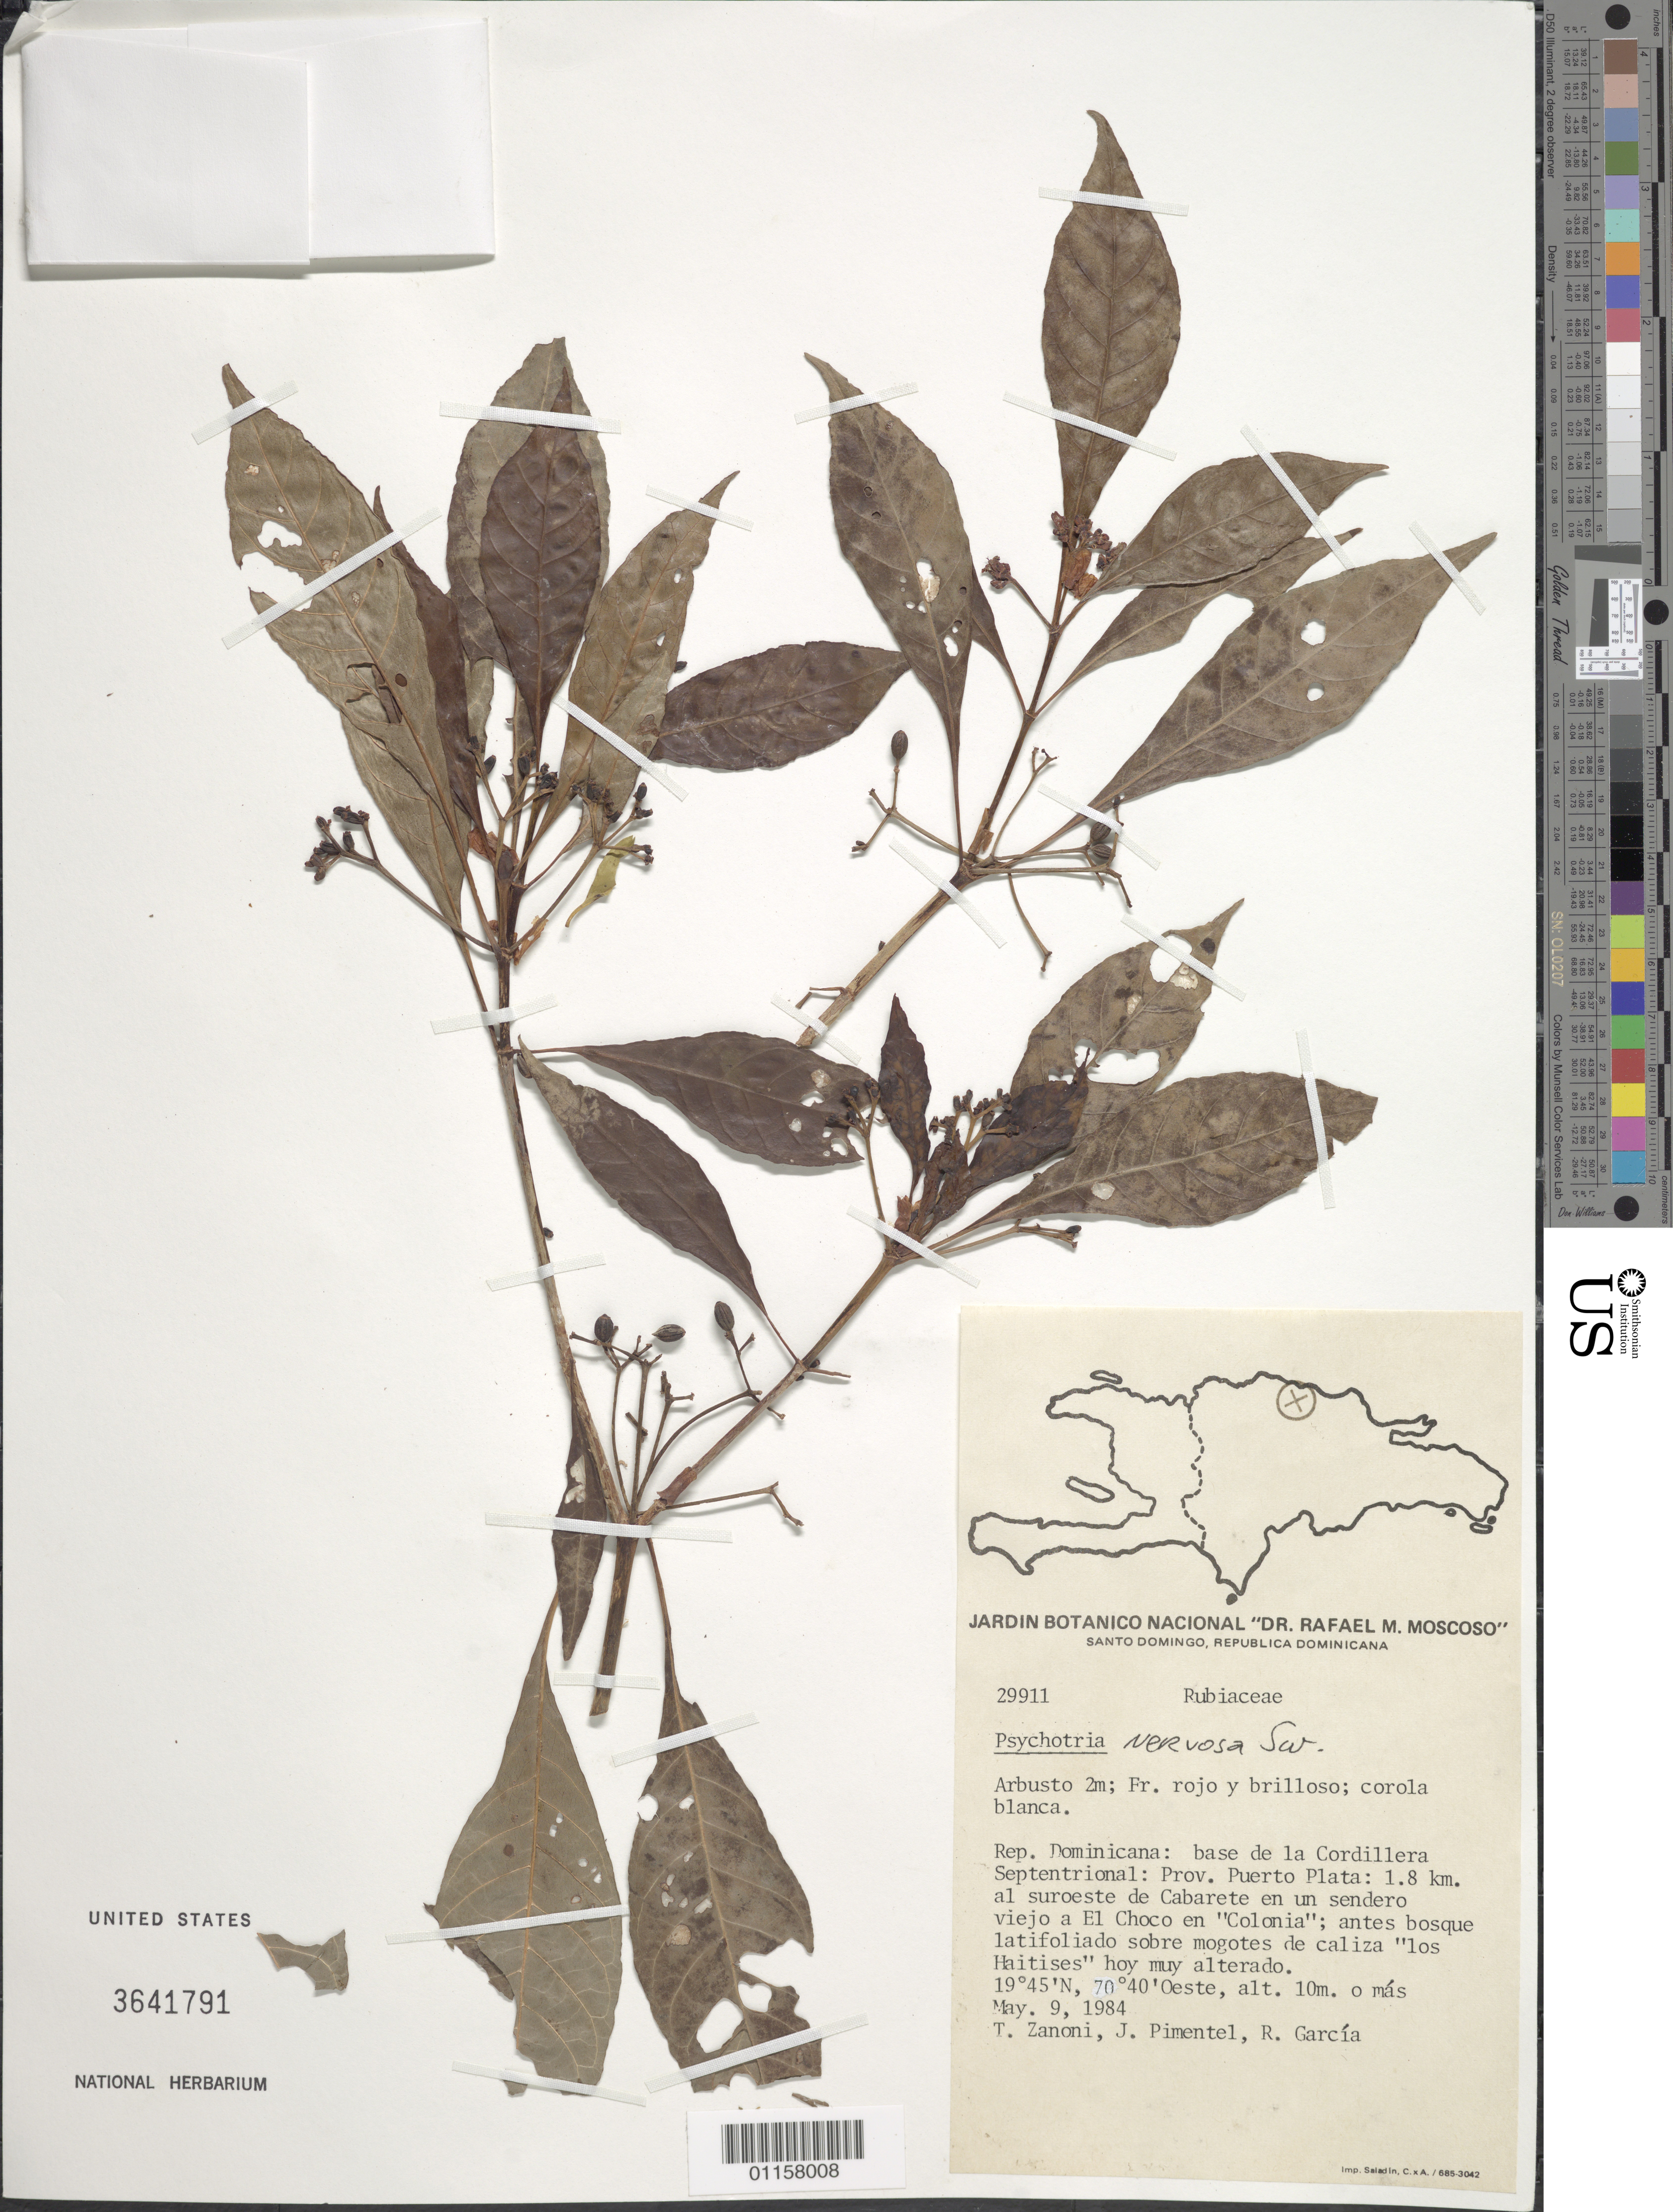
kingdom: Plantae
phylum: Tracheophyta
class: Magnoliopsida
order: Gentianales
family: Rubiaceae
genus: Psychotria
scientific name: Psychotria nervosa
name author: Sw.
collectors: T. A. Zanoni, J. Pimentel & R. García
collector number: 29911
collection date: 1984-05-09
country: Dominican Republic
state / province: Puerto Plata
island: Hispaniola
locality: Cordillera Septentrional, base; 1.8 km al suroeste de Cabarete en un sendero viejo a El Choco en "Colonia".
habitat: Antes bosque latifoliado sobre mogotes de caliza "los Haitises" hoy muy alterado.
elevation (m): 10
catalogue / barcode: US 3641791